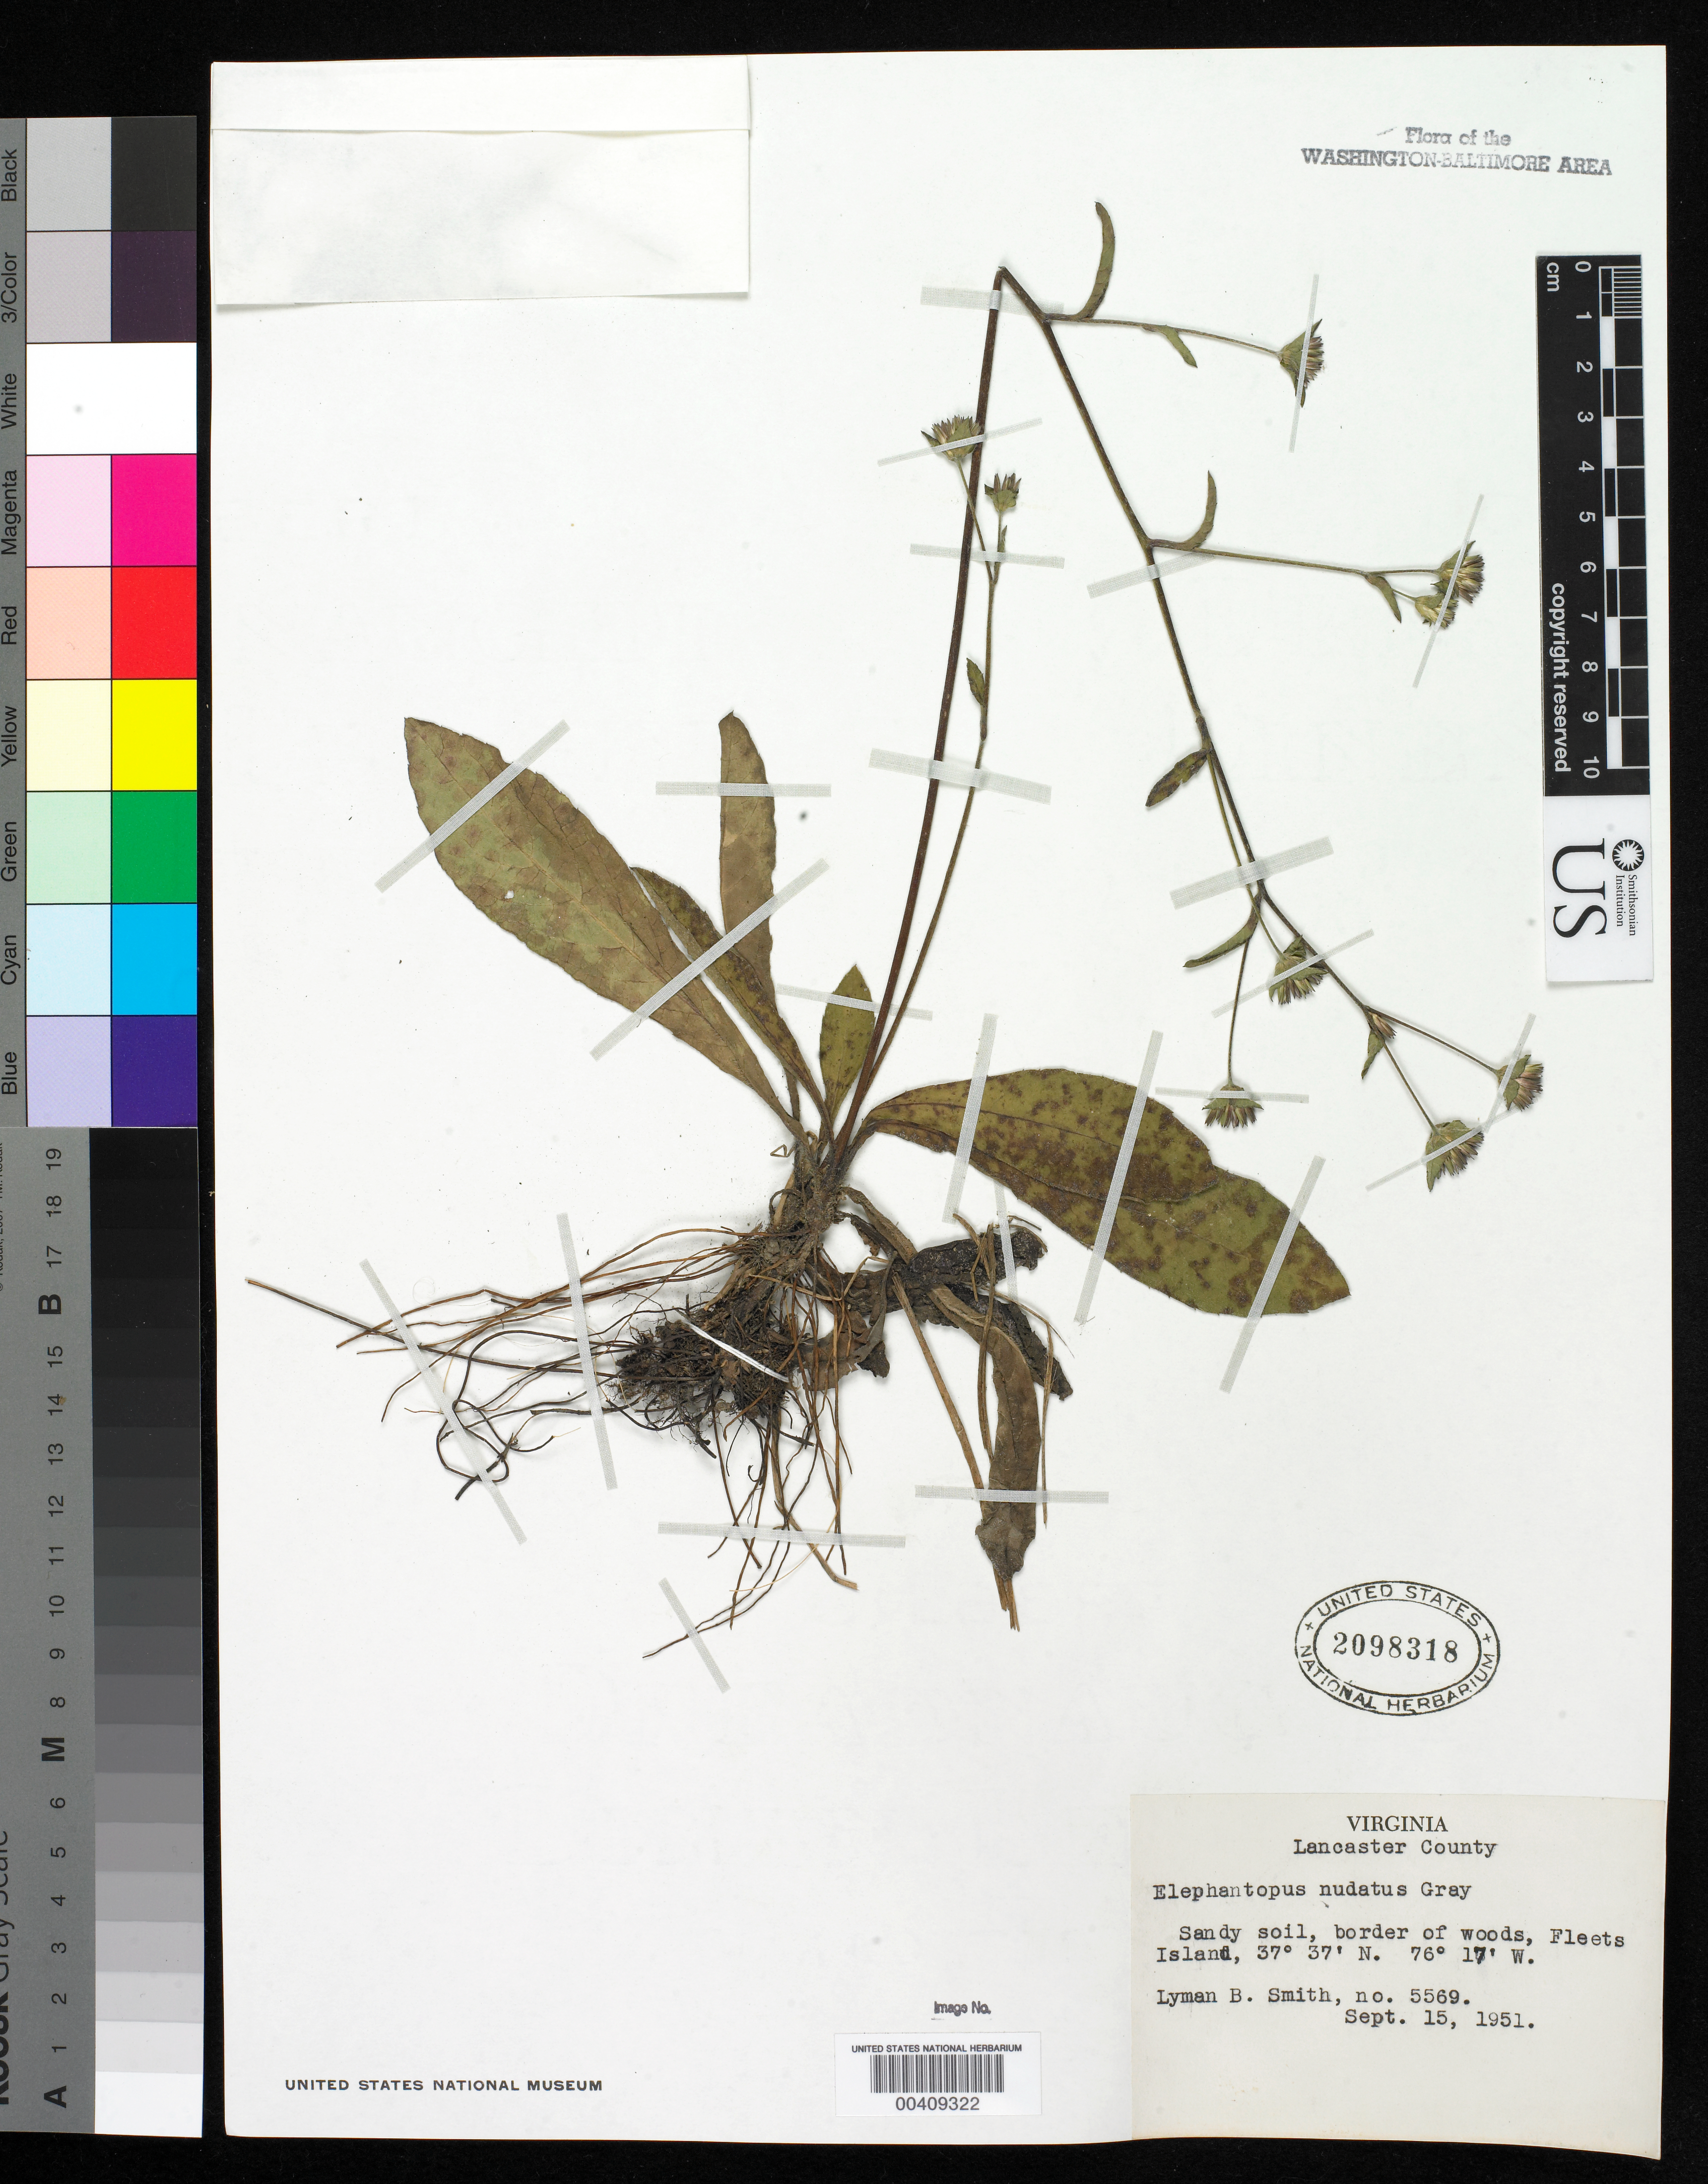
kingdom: Plantae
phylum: Tracheophyta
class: Magnoliopsida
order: Asterales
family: Asteraceae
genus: Elephantopus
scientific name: Elephantopus nudatus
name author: A. Gray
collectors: L. Smith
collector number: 5569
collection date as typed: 15 Sep 1951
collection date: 1951-09-15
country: United States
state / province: Virginia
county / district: Lancaster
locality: Fleets Island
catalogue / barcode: US 2098318